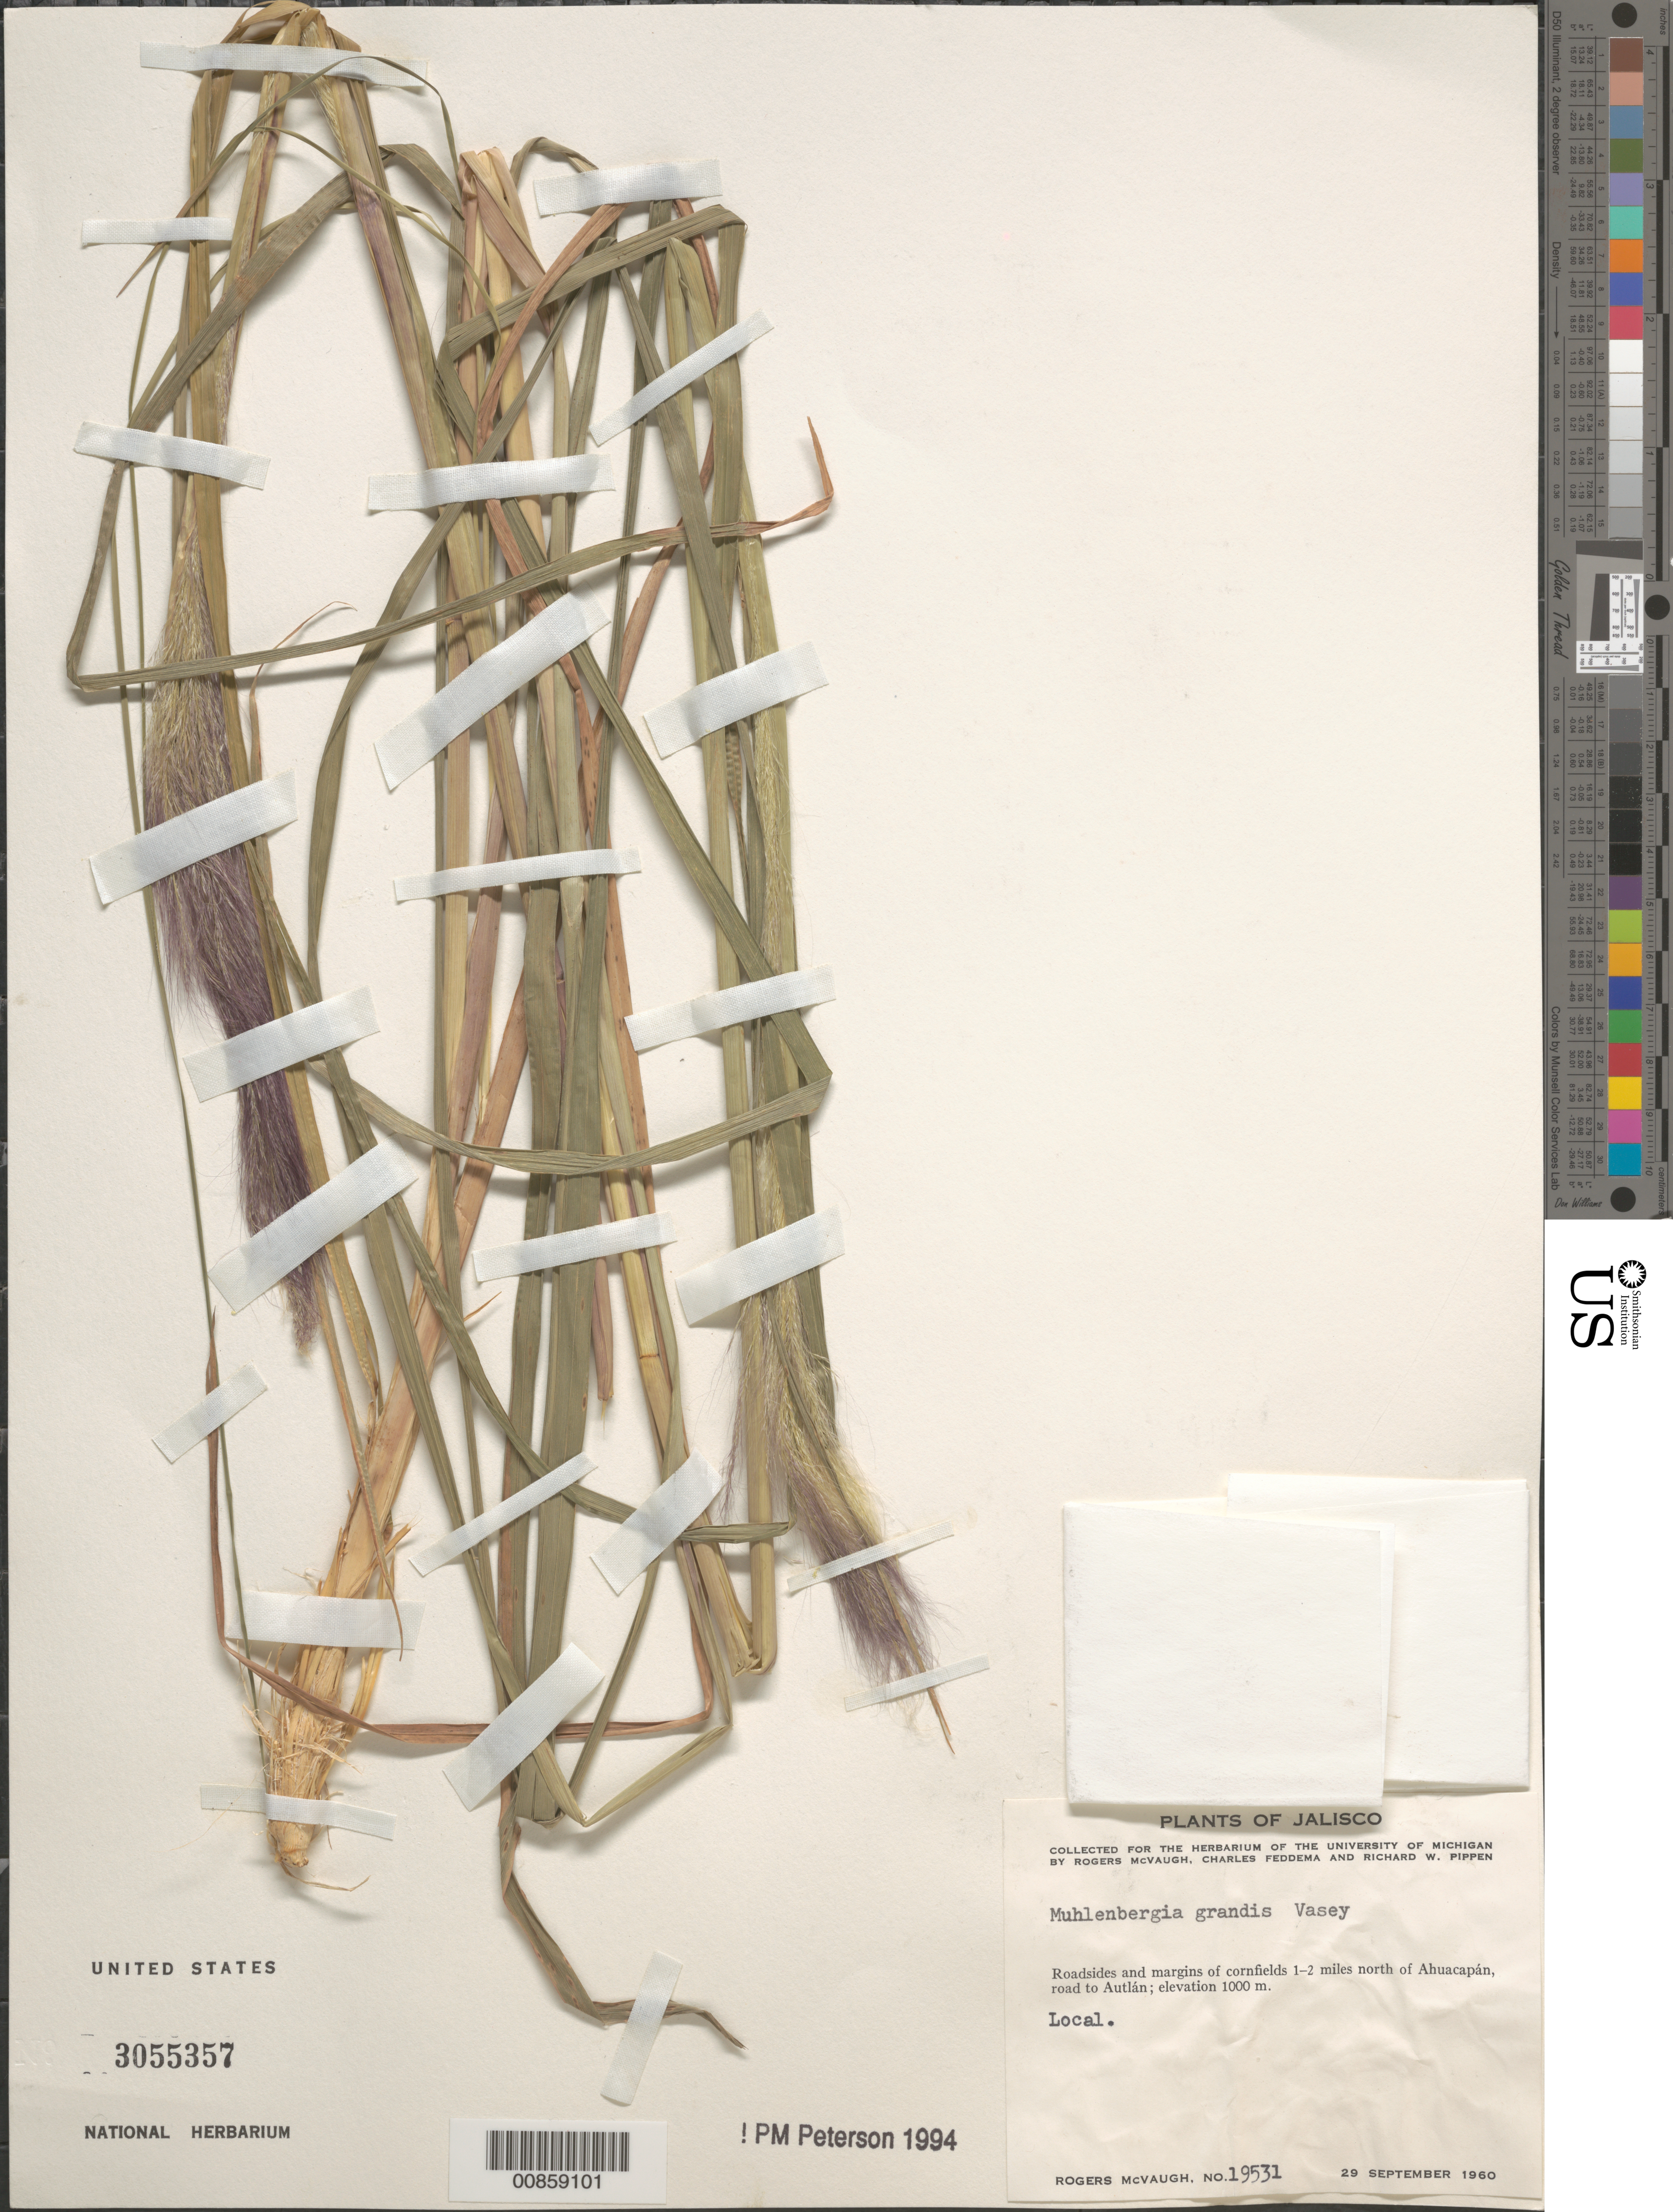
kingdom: Plantae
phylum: Tracheophyta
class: Liliopsida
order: Poales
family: Poaceae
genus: Muhlenbergia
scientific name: Muhlenbergia grandis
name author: Vasey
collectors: R. McVaugh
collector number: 19531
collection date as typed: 29 Sep 1960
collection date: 1960-09-29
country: Mexico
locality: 1-2 mi N of Ahuacapan on road to Autlan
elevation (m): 1000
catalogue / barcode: US 3055357